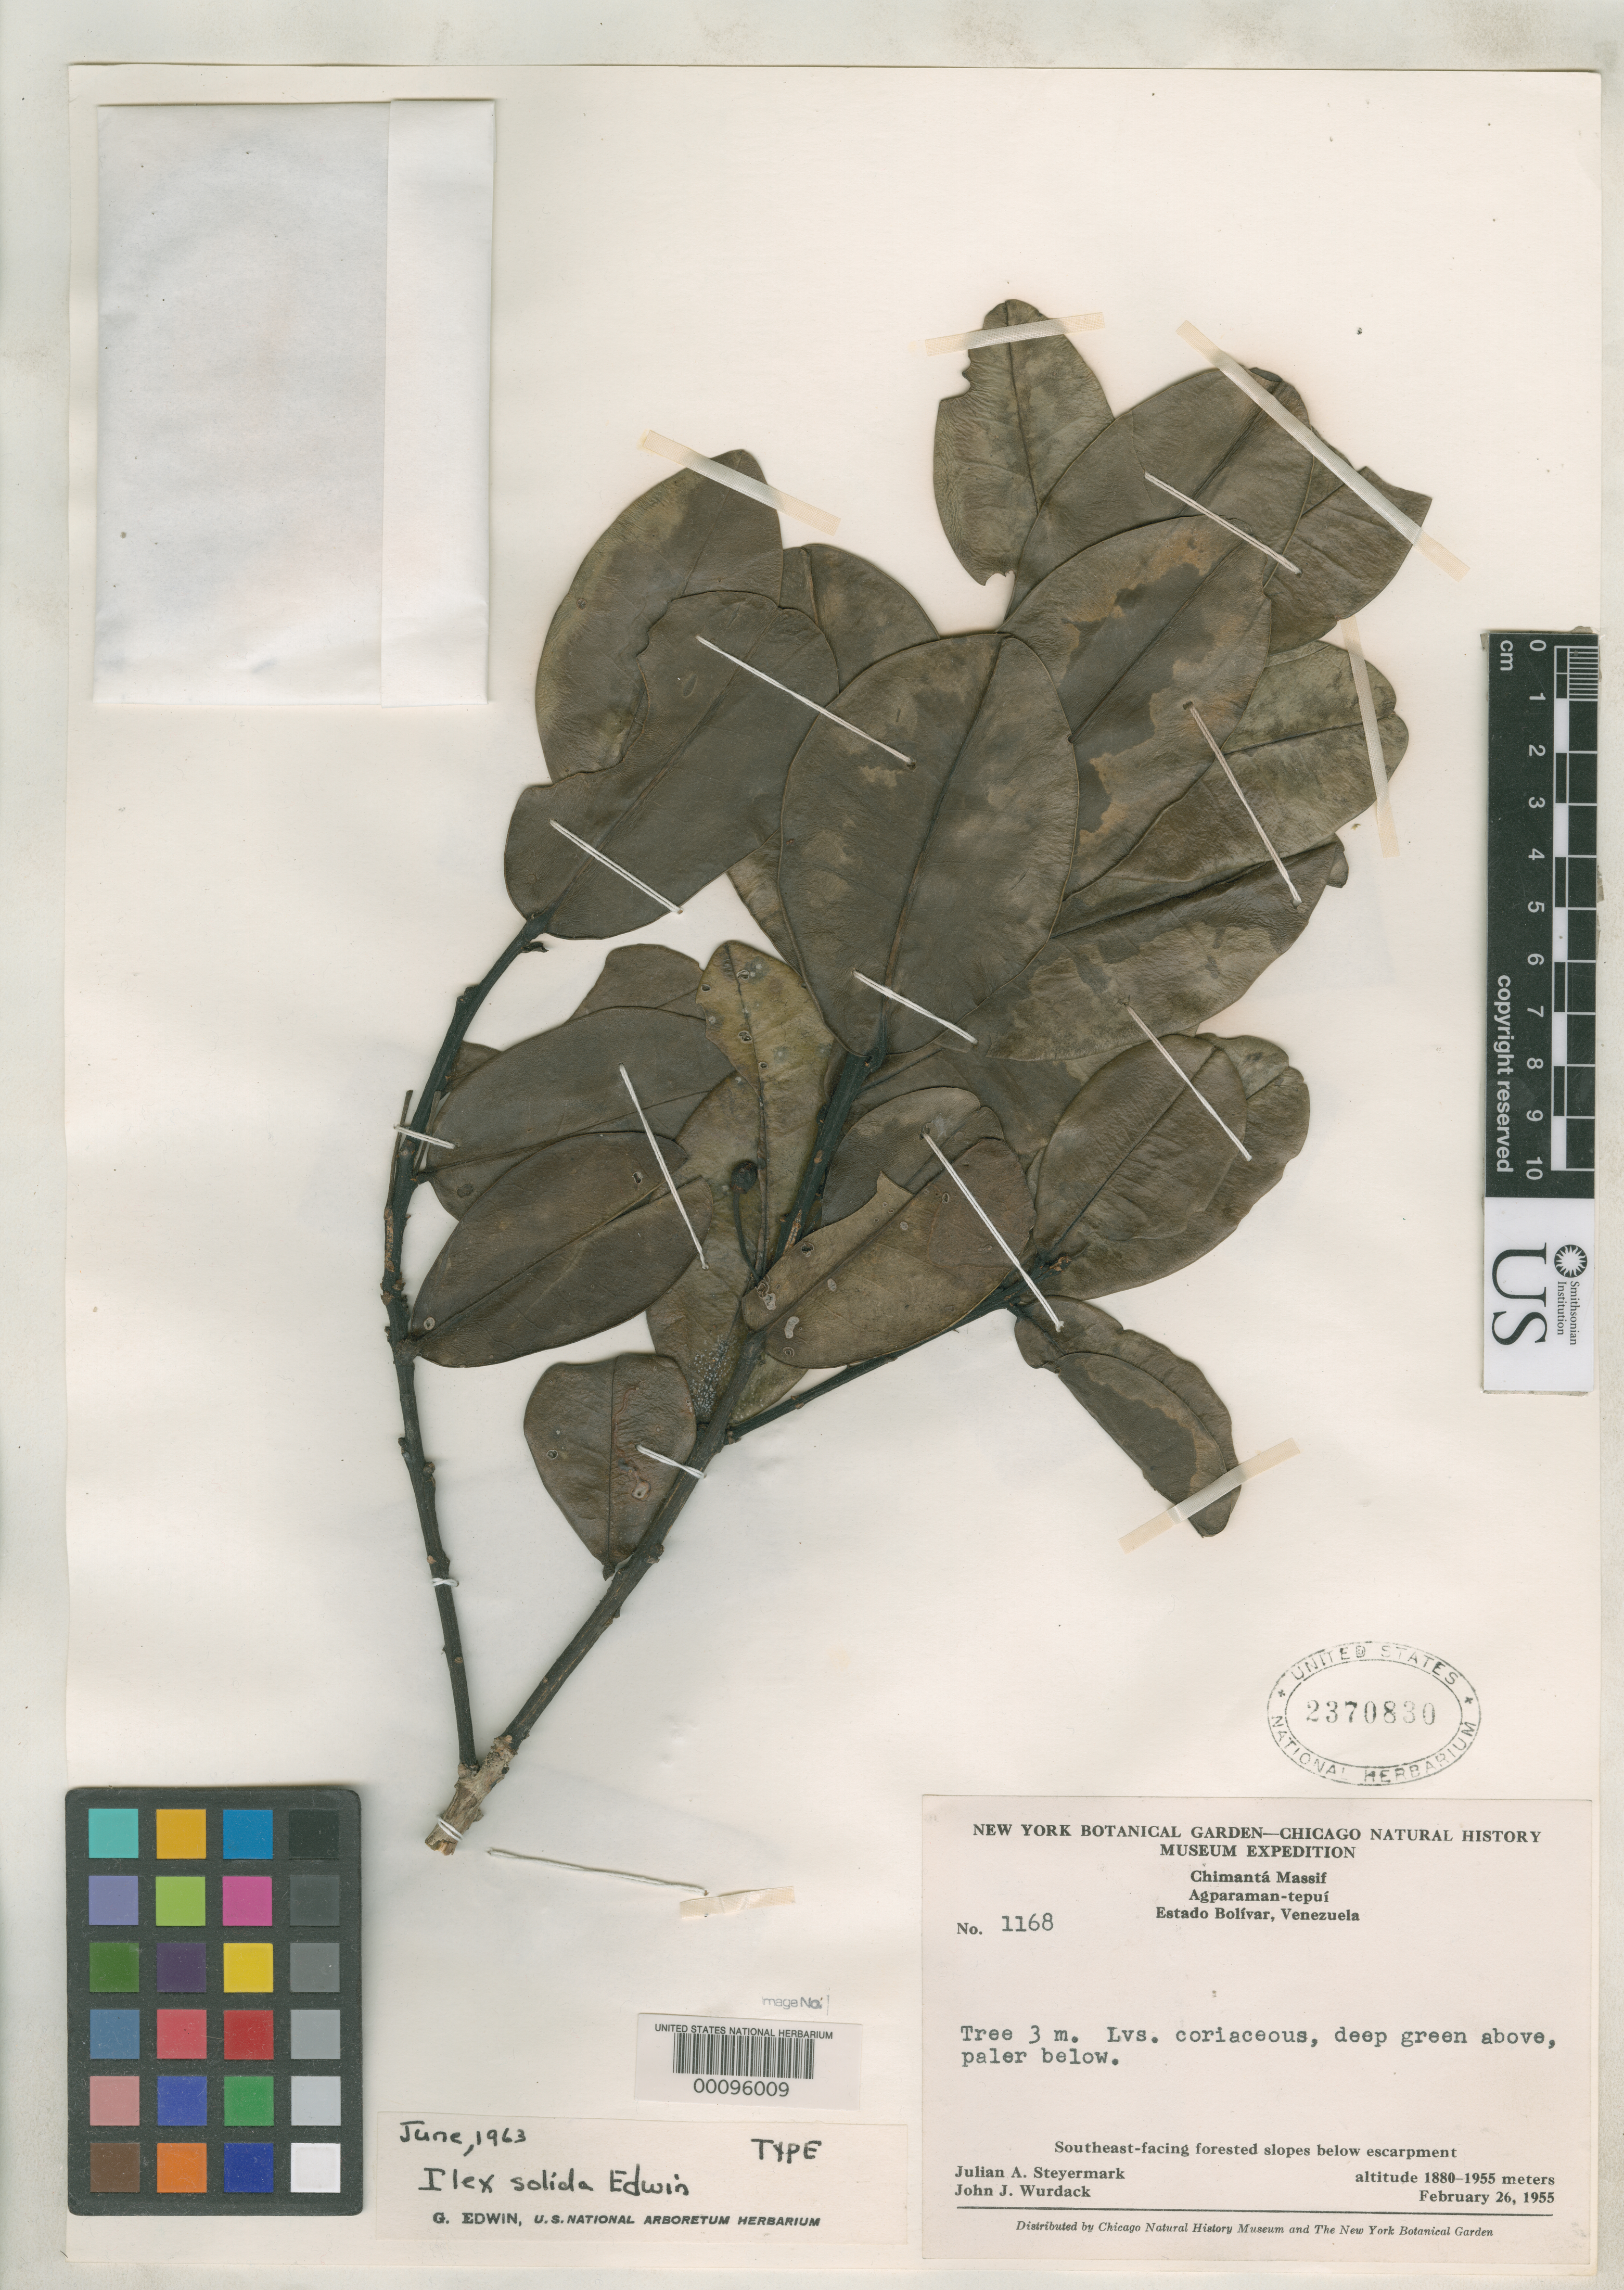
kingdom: Plantae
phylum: Tracheophyta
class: Magnoliopsida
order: Aquifoliales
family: Aquifoliaceae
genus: Ilex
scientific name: Ilex solida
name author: Edwin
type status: Holotype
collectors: J. Steyermark & J. J. Wurdack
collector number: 1168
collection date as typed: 26 Feb 1955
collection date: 1955-02-26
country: Venezuela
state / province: Bolivar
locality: Agparaman-Tepui.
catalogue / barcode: US 2370830